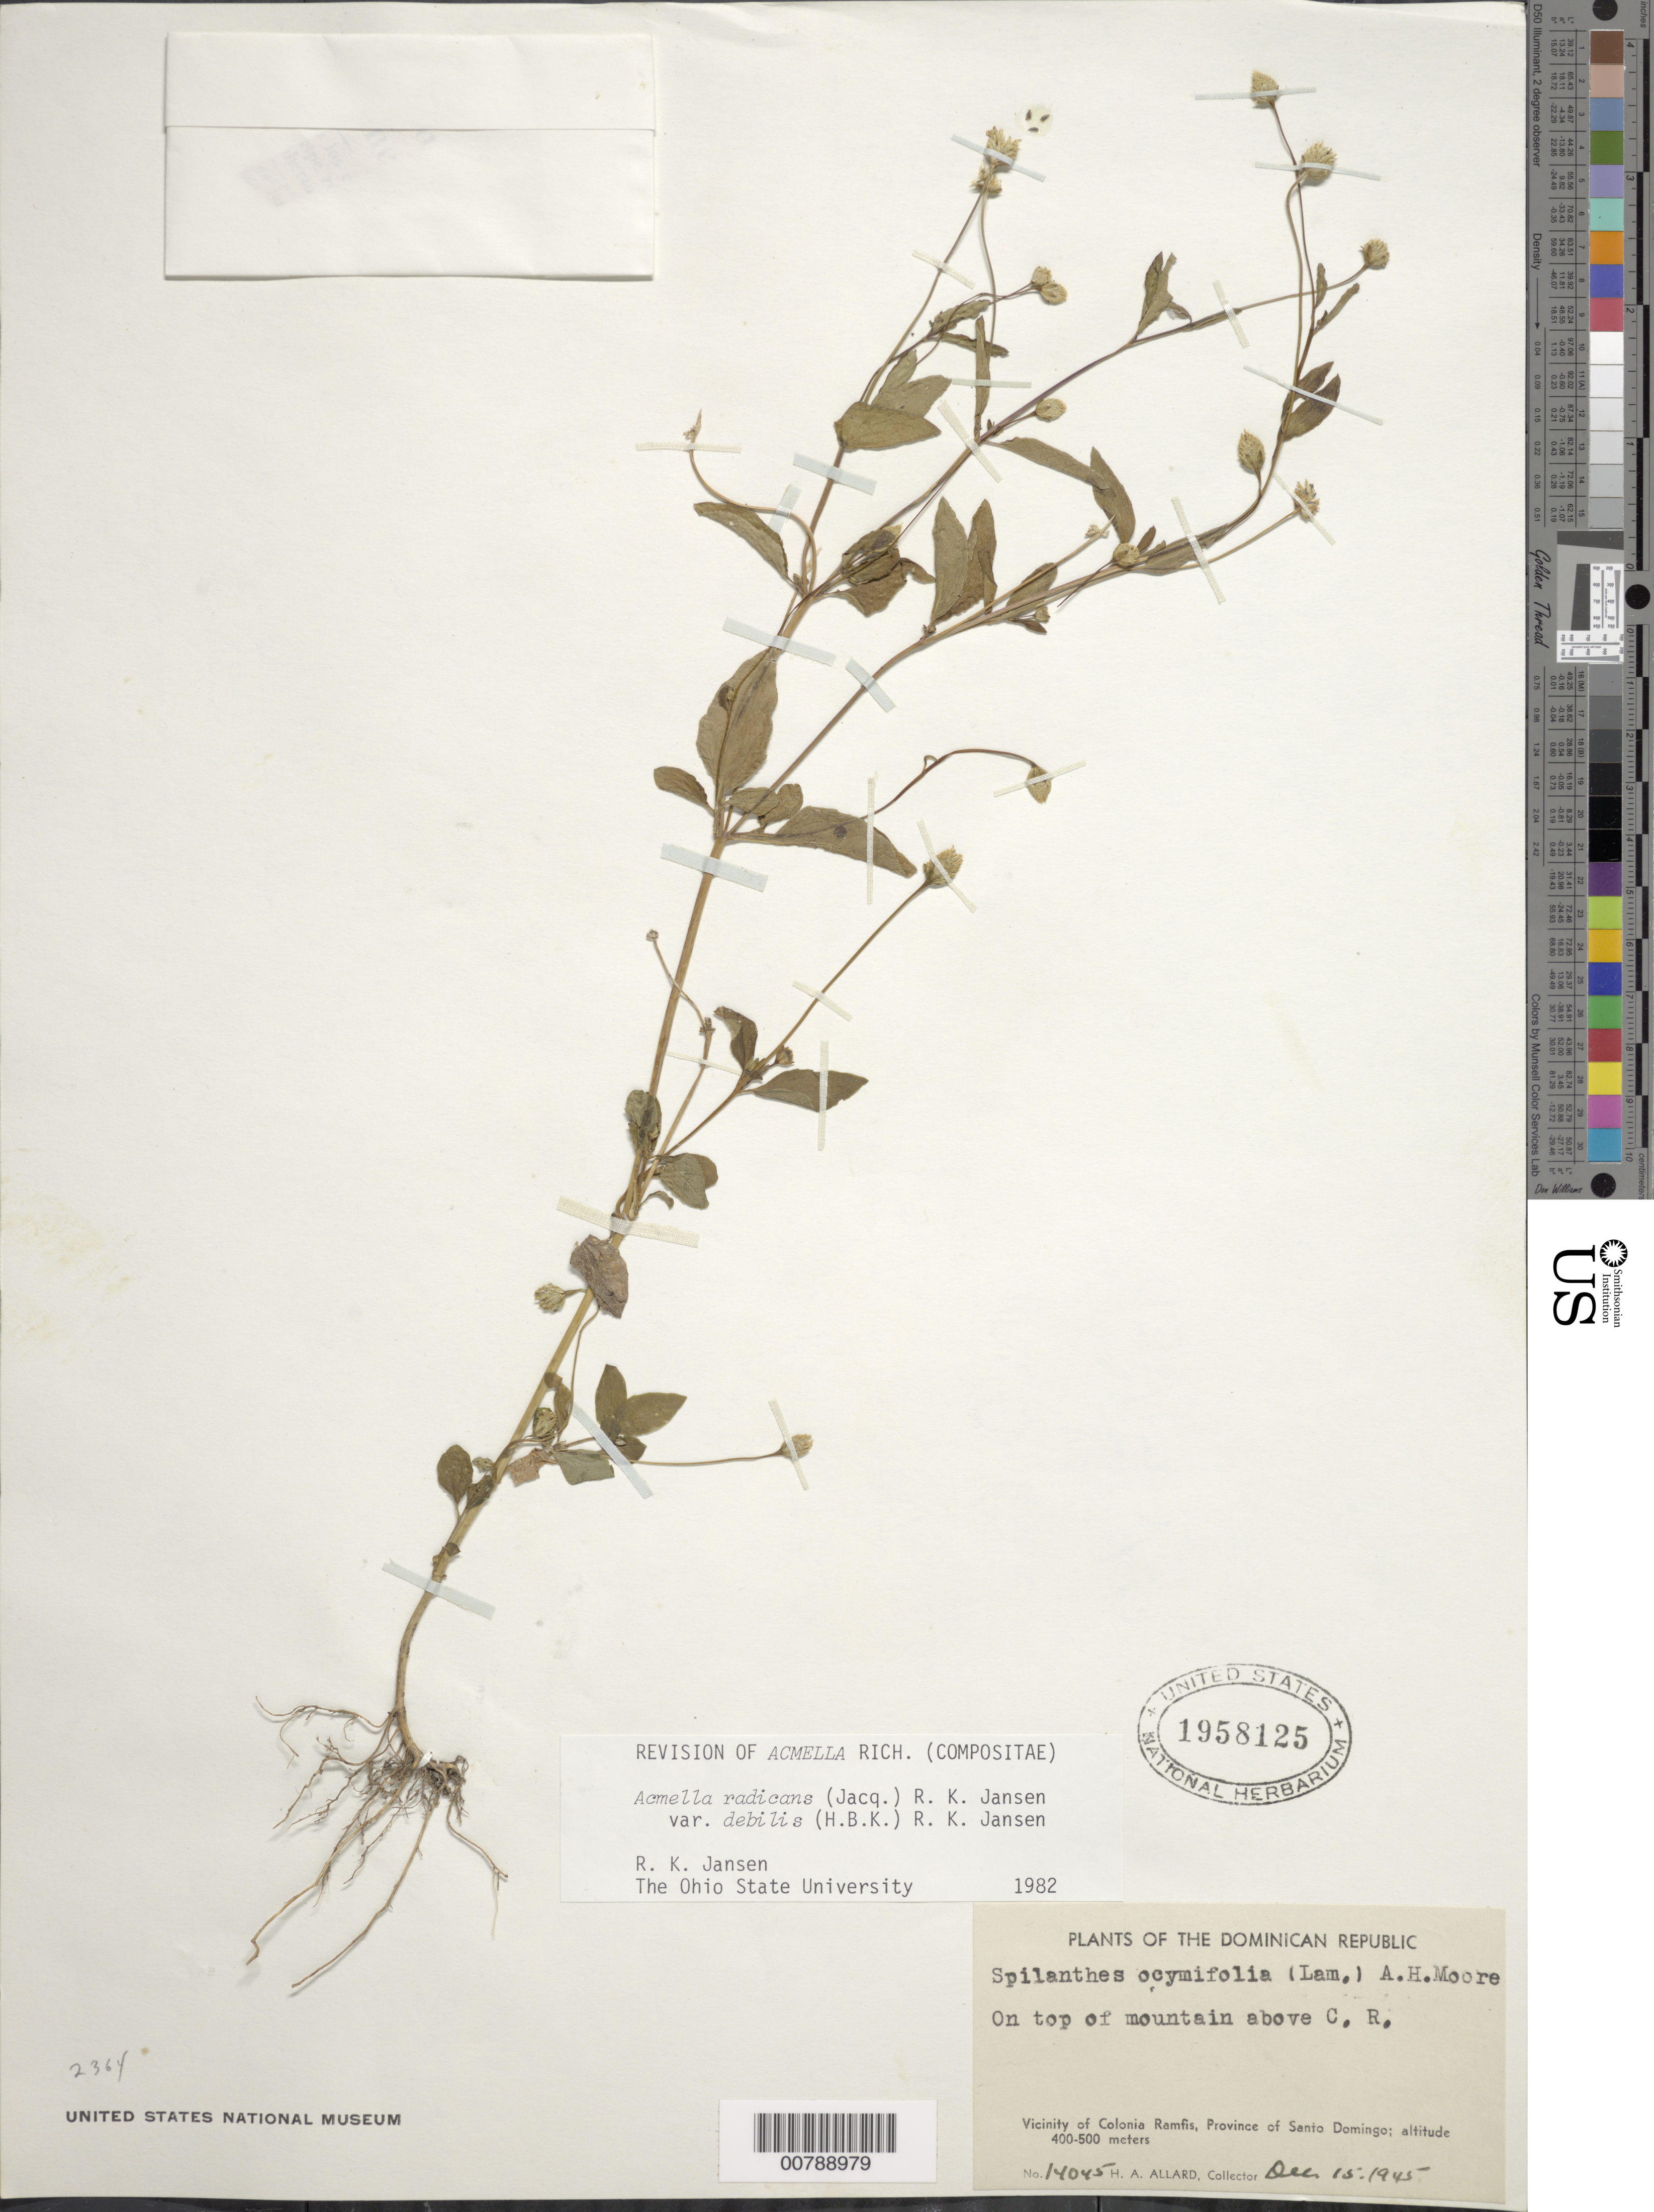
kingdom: Plantae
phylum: Tracheophyta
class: Magnoliopsida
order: Asterales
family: Asteraceae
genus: Acmella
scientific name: Acmella radicans var. debilis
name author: (Kunth) R.K. Jansen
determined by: Jansen, R. K.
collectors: H. A. Allard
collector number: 14045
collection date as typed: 15 Dec 1945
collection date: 1945-12-15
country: Dominican Republic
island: Hispaniola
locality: Vicinity of Colonia Ramfis, Province of Santo Domingo. On top of mountain above C.R.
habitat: on top of mountain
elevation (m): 400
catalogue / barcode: US 1958125